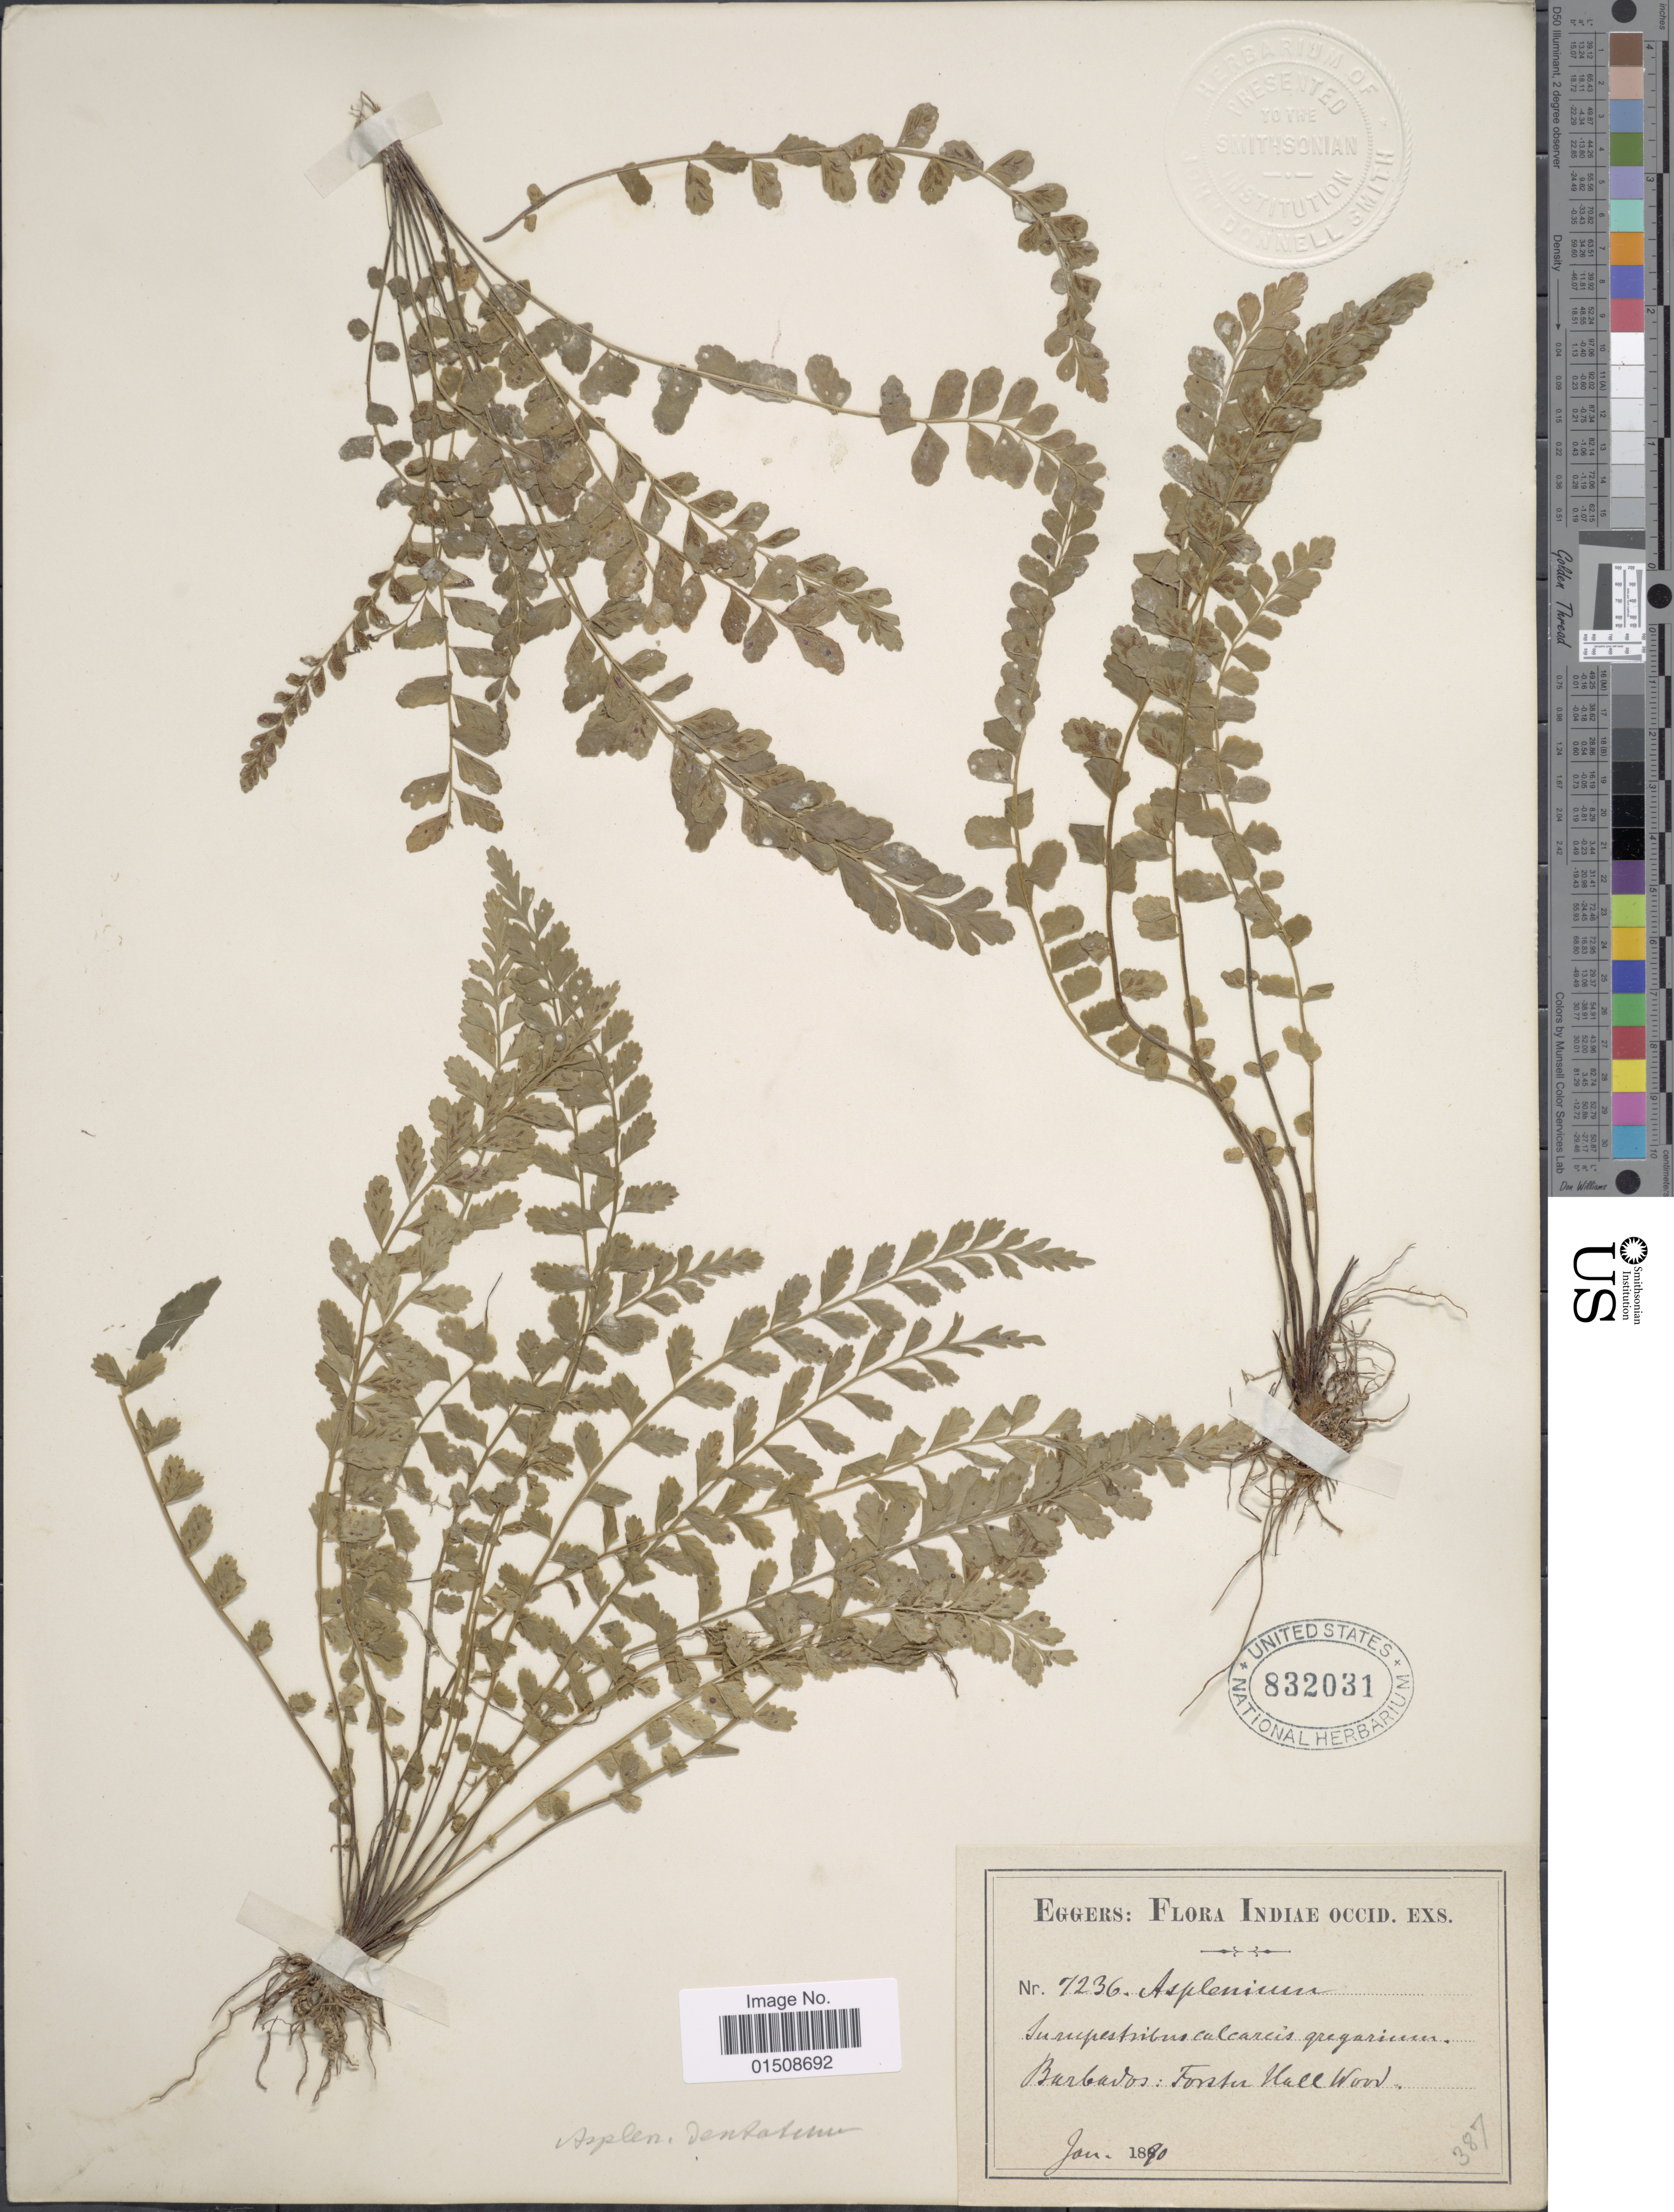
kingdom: Plantae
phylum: Tracheophyta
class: Polypodiopsida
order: Polypodiales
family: Aspleniaceae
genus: Asplenium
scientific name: Asplenium dentatum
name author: L.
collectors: -. Eggers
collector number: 7236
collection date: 1890-01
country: Barbados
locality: Forest Hall Wood.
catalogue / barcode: US 832031